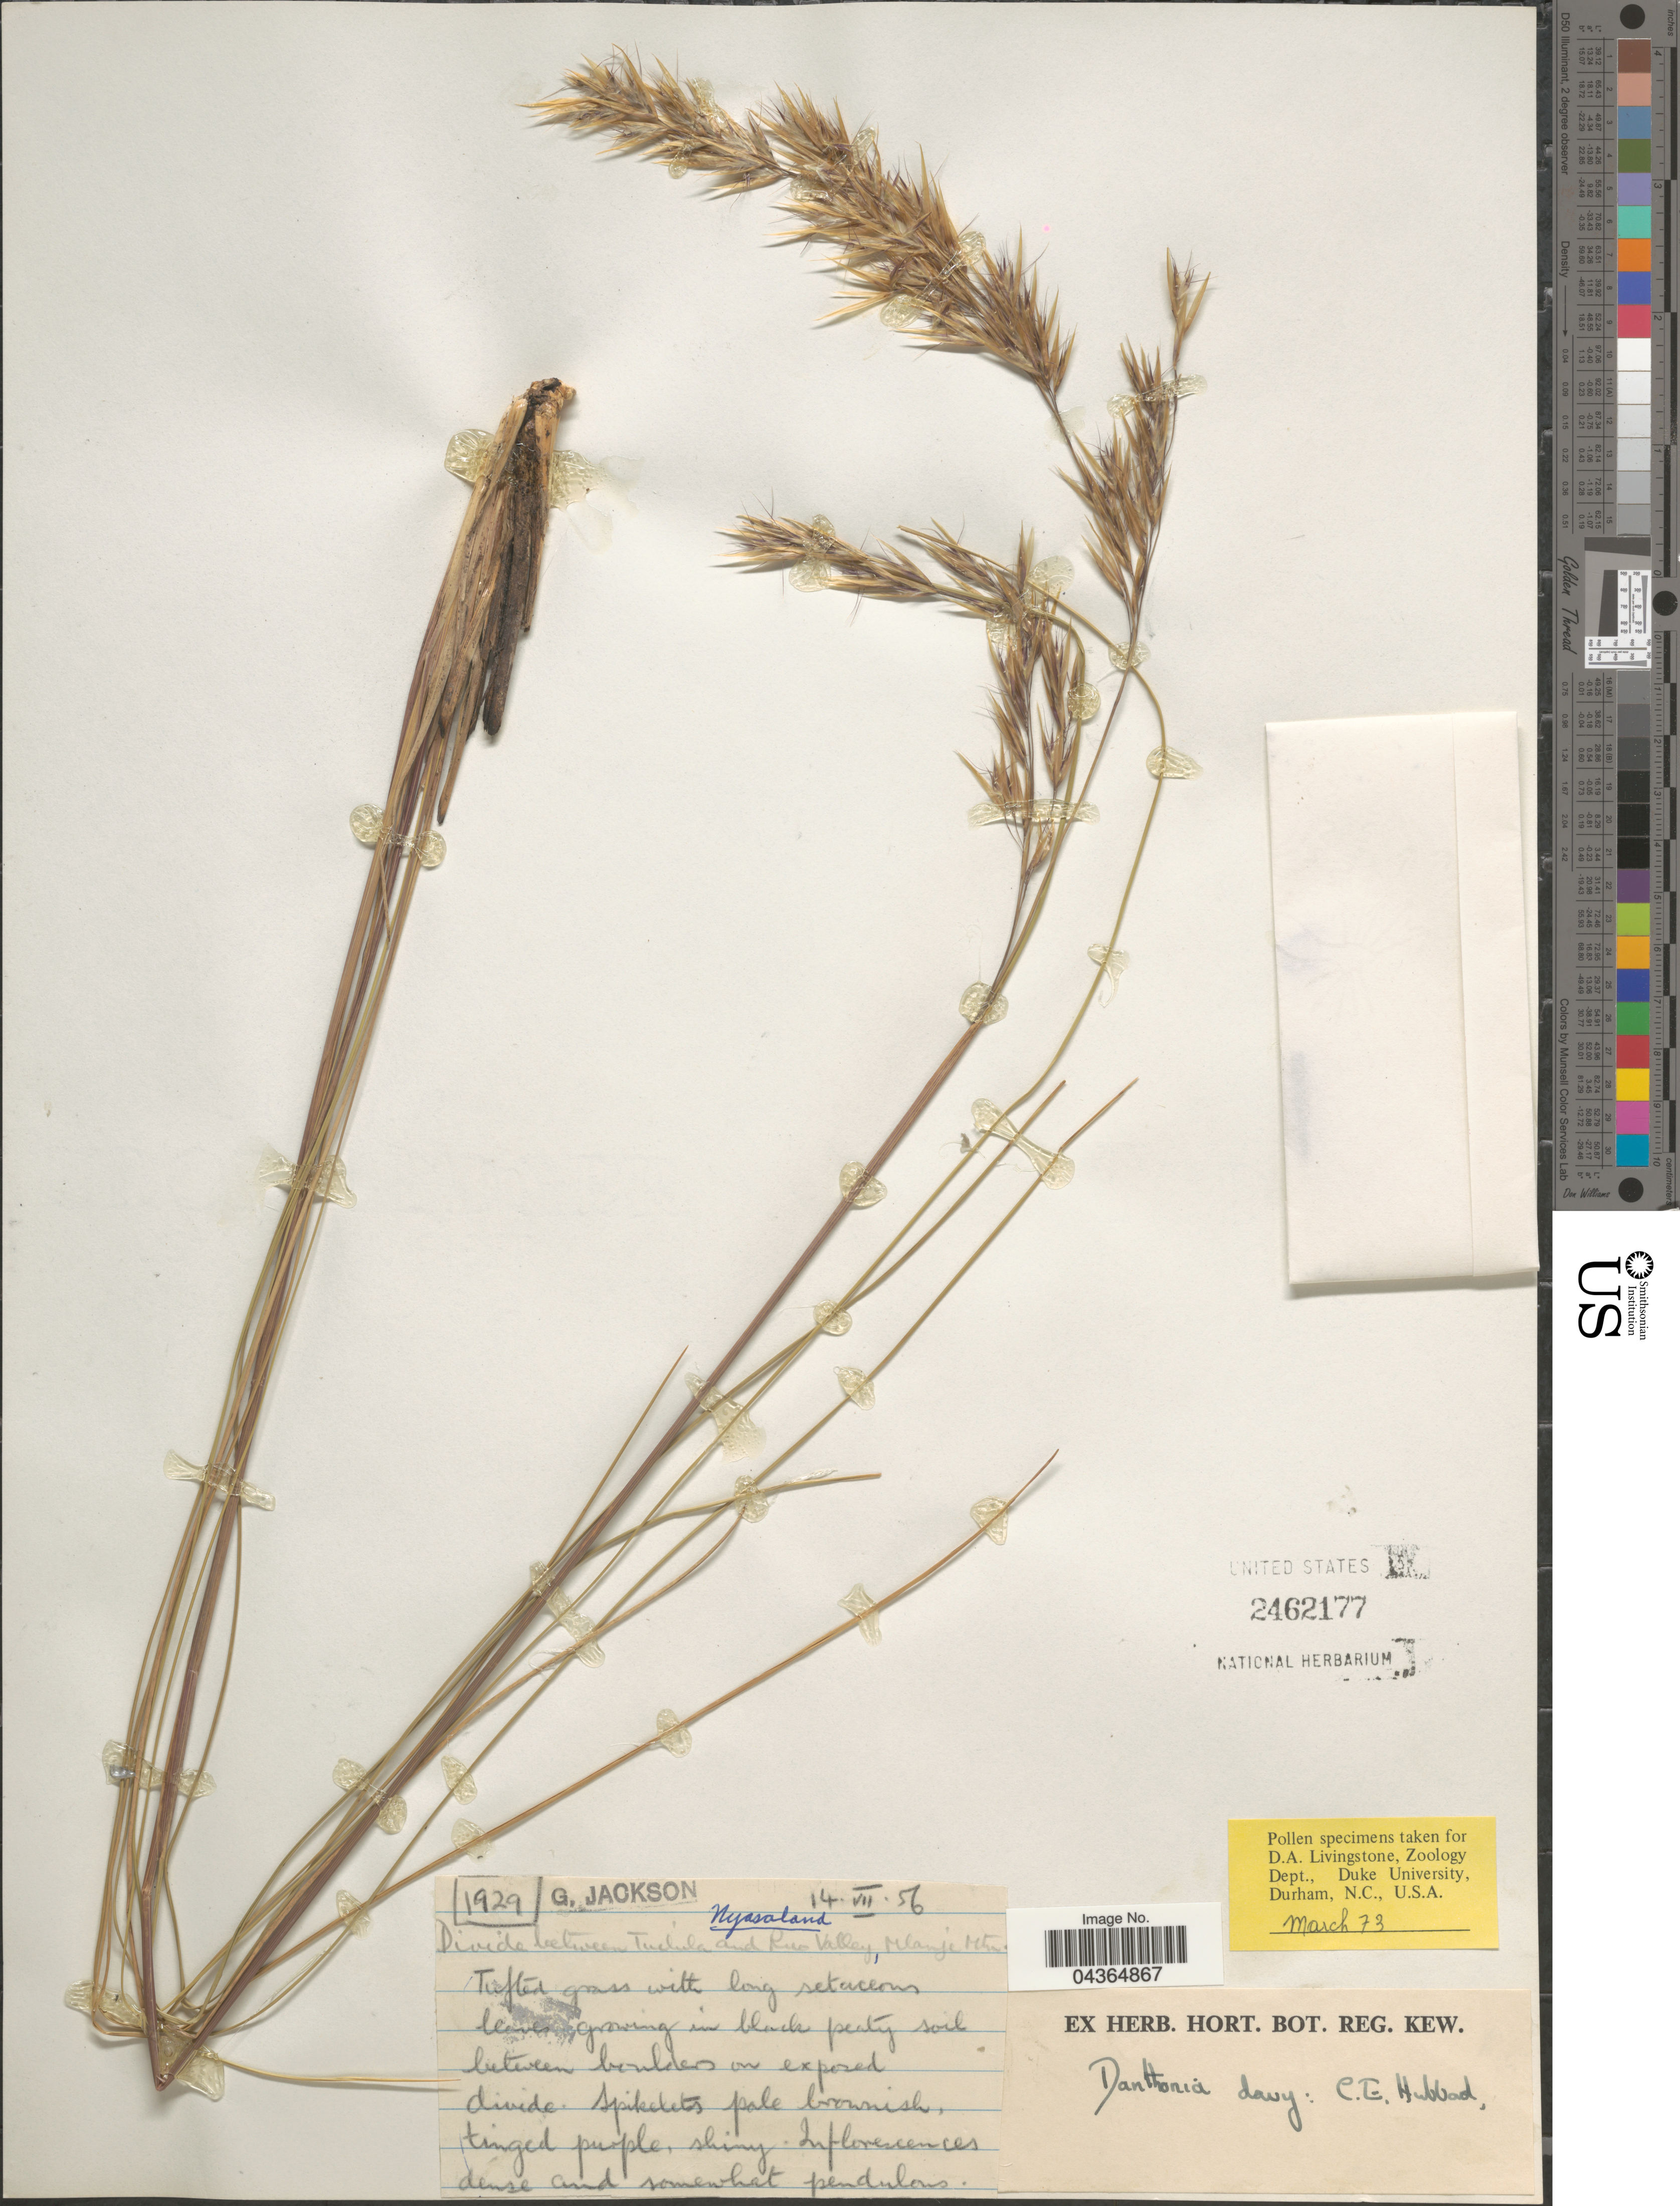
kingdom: Plantae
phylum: Tracheophyta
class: Liliopsida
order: Poales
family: Poaceae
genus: Merxmuellera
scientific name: Merxmuellera davyi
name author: (C. E. Hubb.) Conert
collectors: G. Jackson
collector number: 1929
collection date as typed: Transcribed d/m/y: 14/7/56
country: Malawi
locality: Nyasaland. Divide between Tuchila and Ruo Valley, Mlanje Mtn.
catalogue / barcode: US 2462177